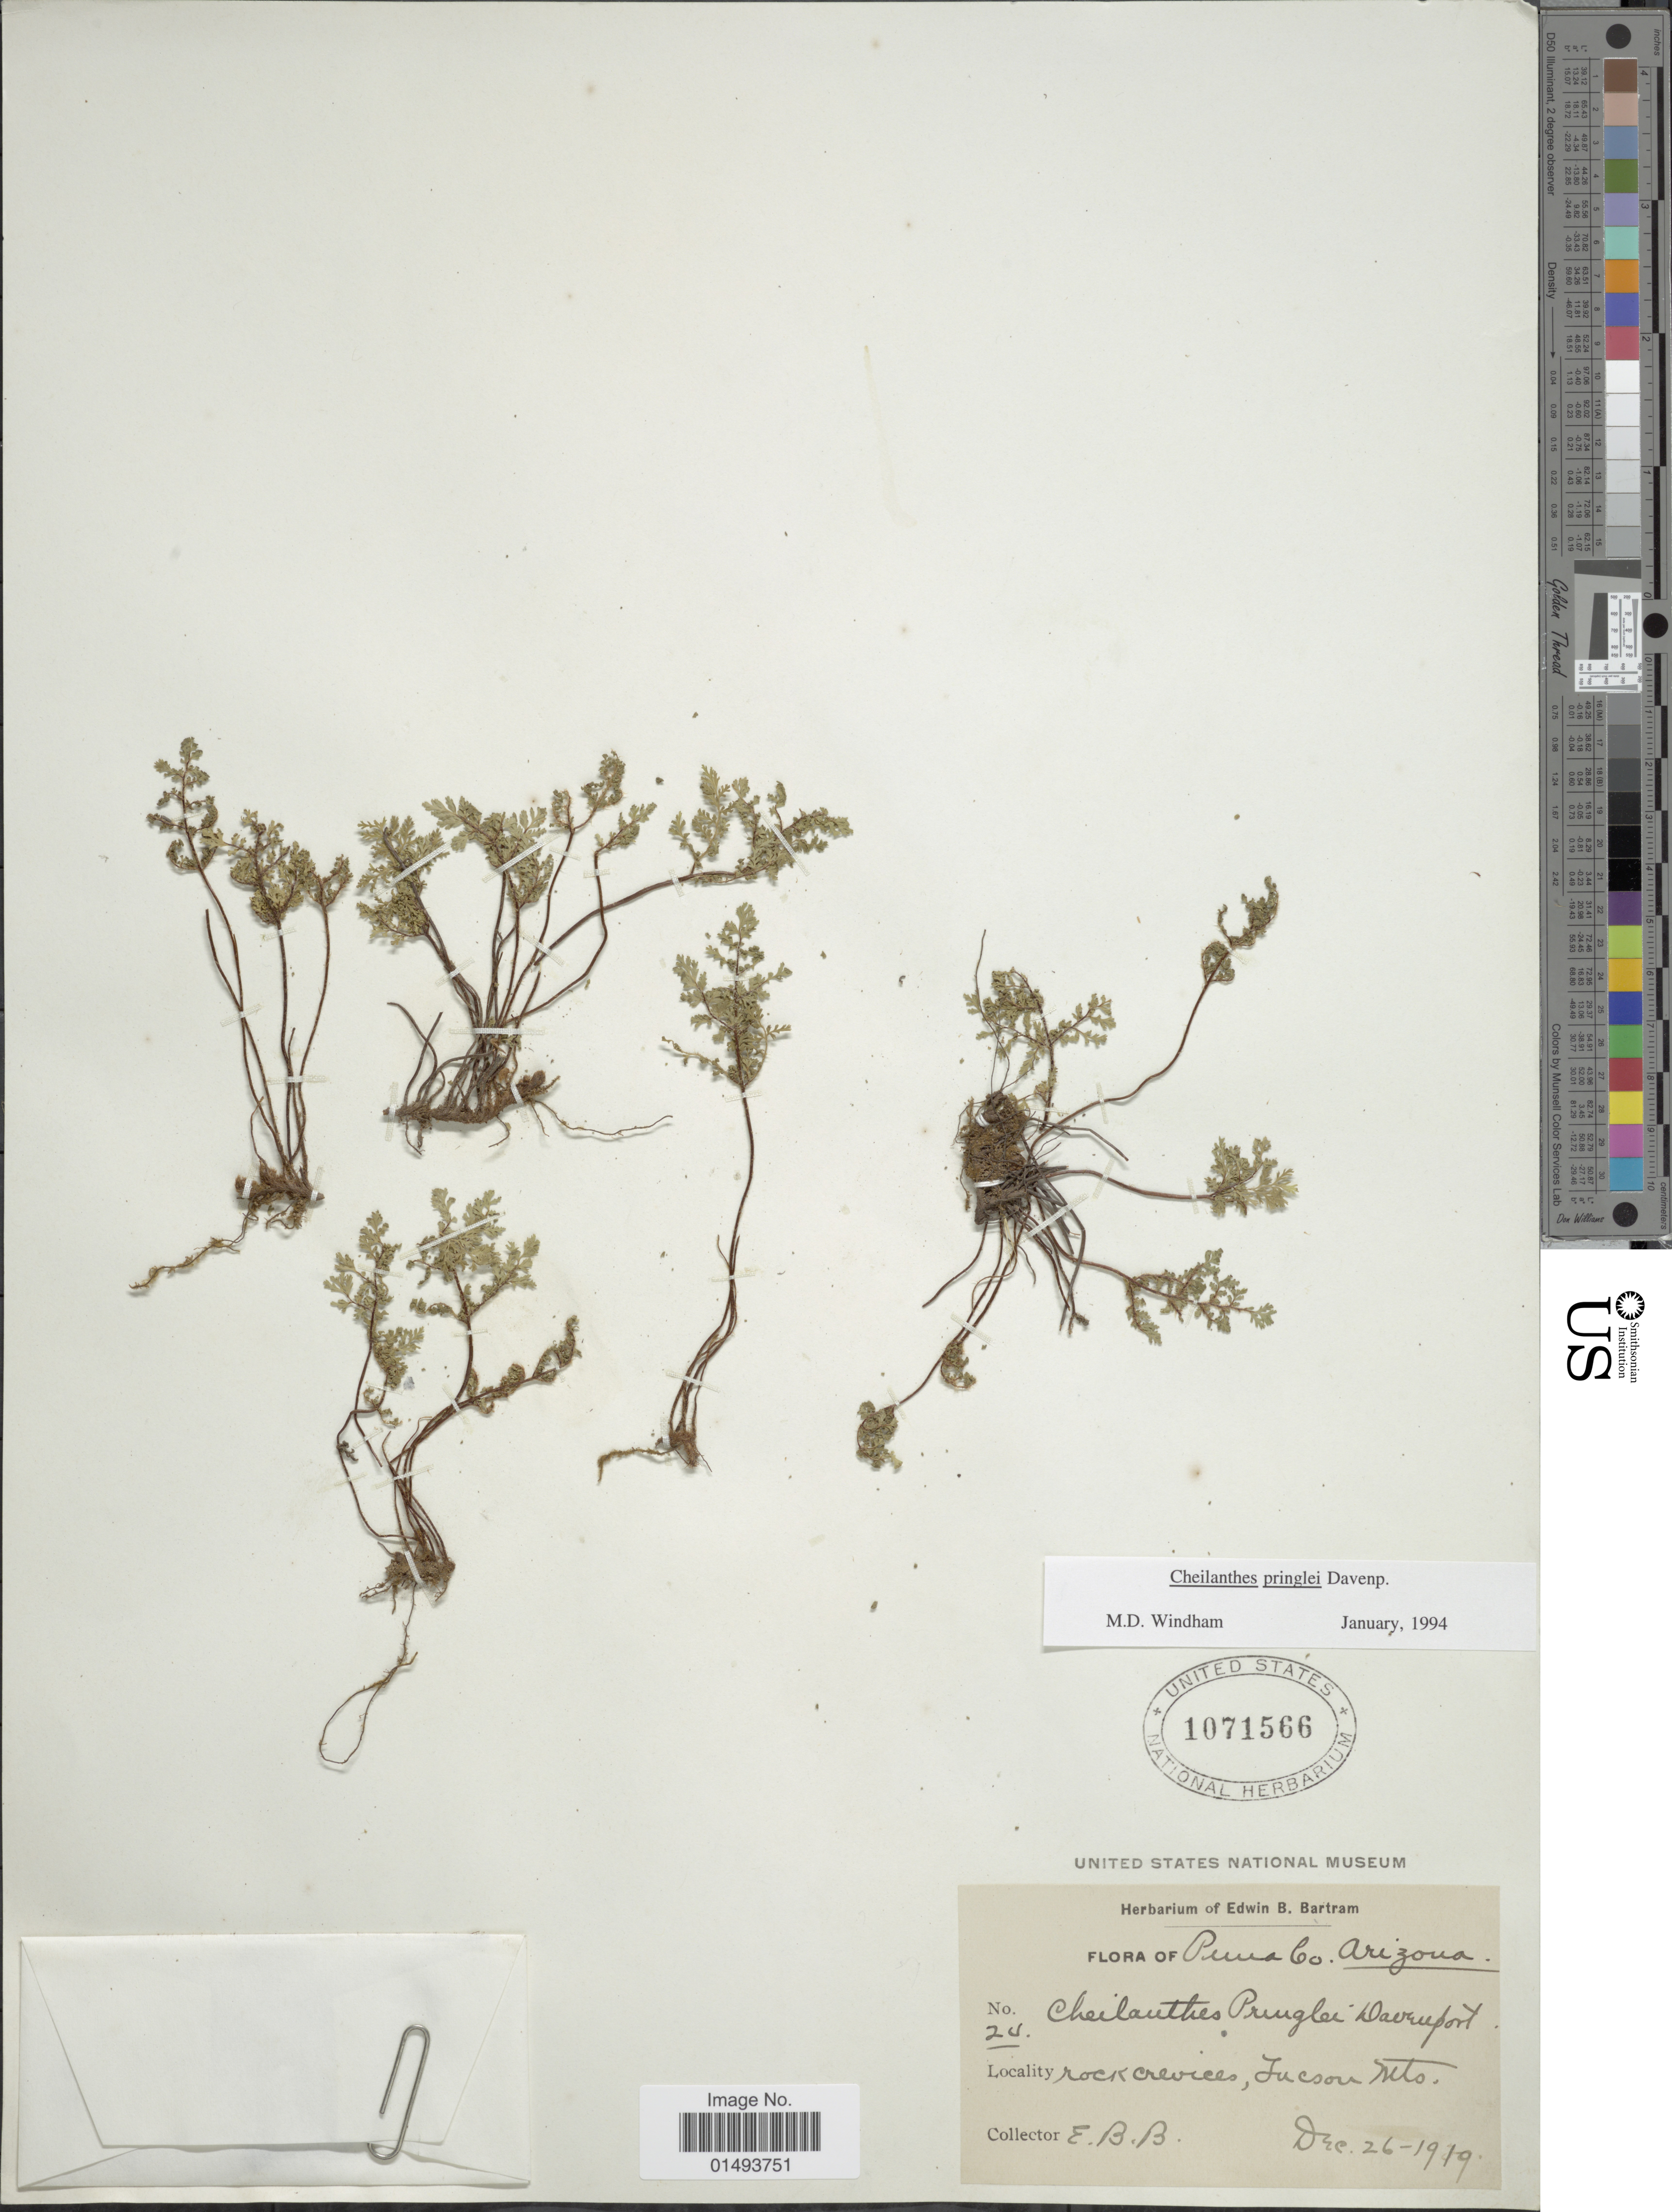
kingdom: Plantae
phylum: Tracheophyta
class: Polypodiopsida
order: Polypodiales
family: Pteridaceae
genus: Myriopteris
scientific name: Myriopteris pringlei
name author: (Davenp.) Grusz & Windham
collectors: E. B. Bartram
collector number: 24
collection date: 1919-12-26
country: United States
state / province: Arizona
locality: Flora of Pima Co, Arizona, Rock crevices, Tucson Mts.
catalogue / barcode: US 1071566